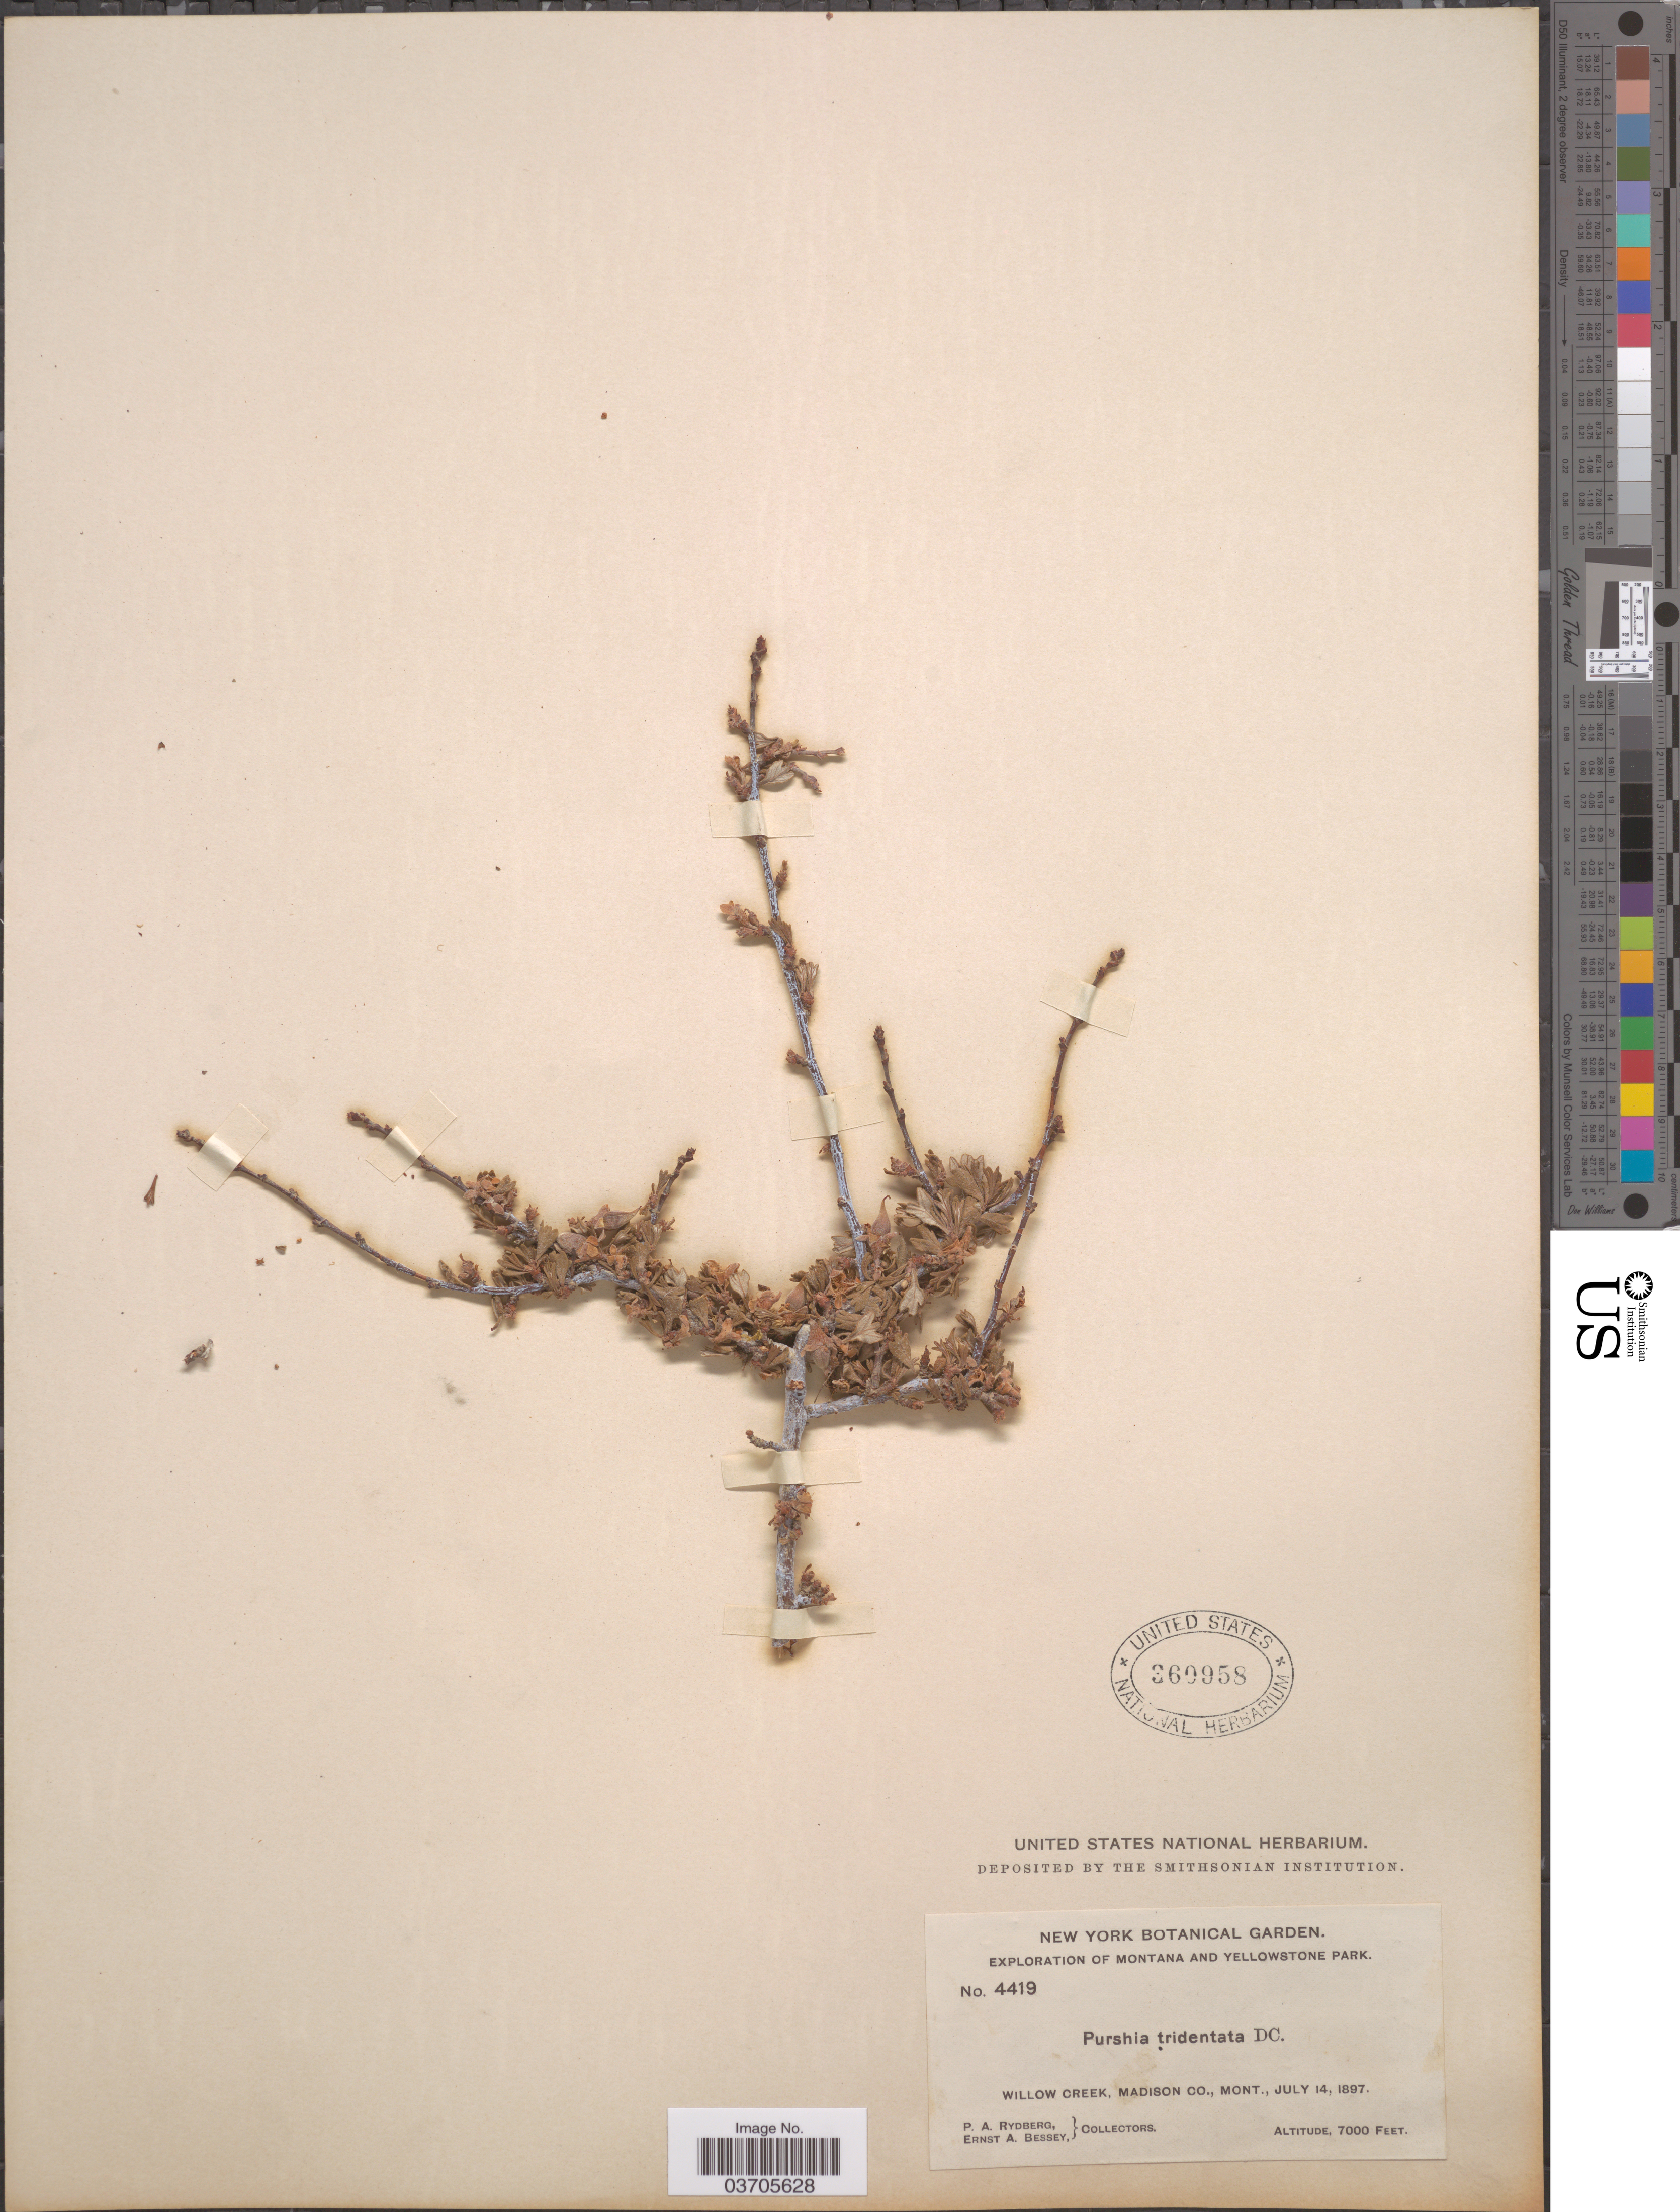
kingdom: Plantae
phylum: Tracheophyta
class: Magnoliopsida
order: Rosales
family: Rosaceae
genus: Purshia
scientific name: Purshia tridentata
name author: (Pursh) DC.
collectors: P. A. Rydberg & E. A. Bessey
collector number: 4419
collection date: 1897-07-14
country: United States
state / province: Montana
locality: Yellowstone Park. Willow Creek, Madison Co.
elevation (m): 2134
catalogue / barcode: US 360958